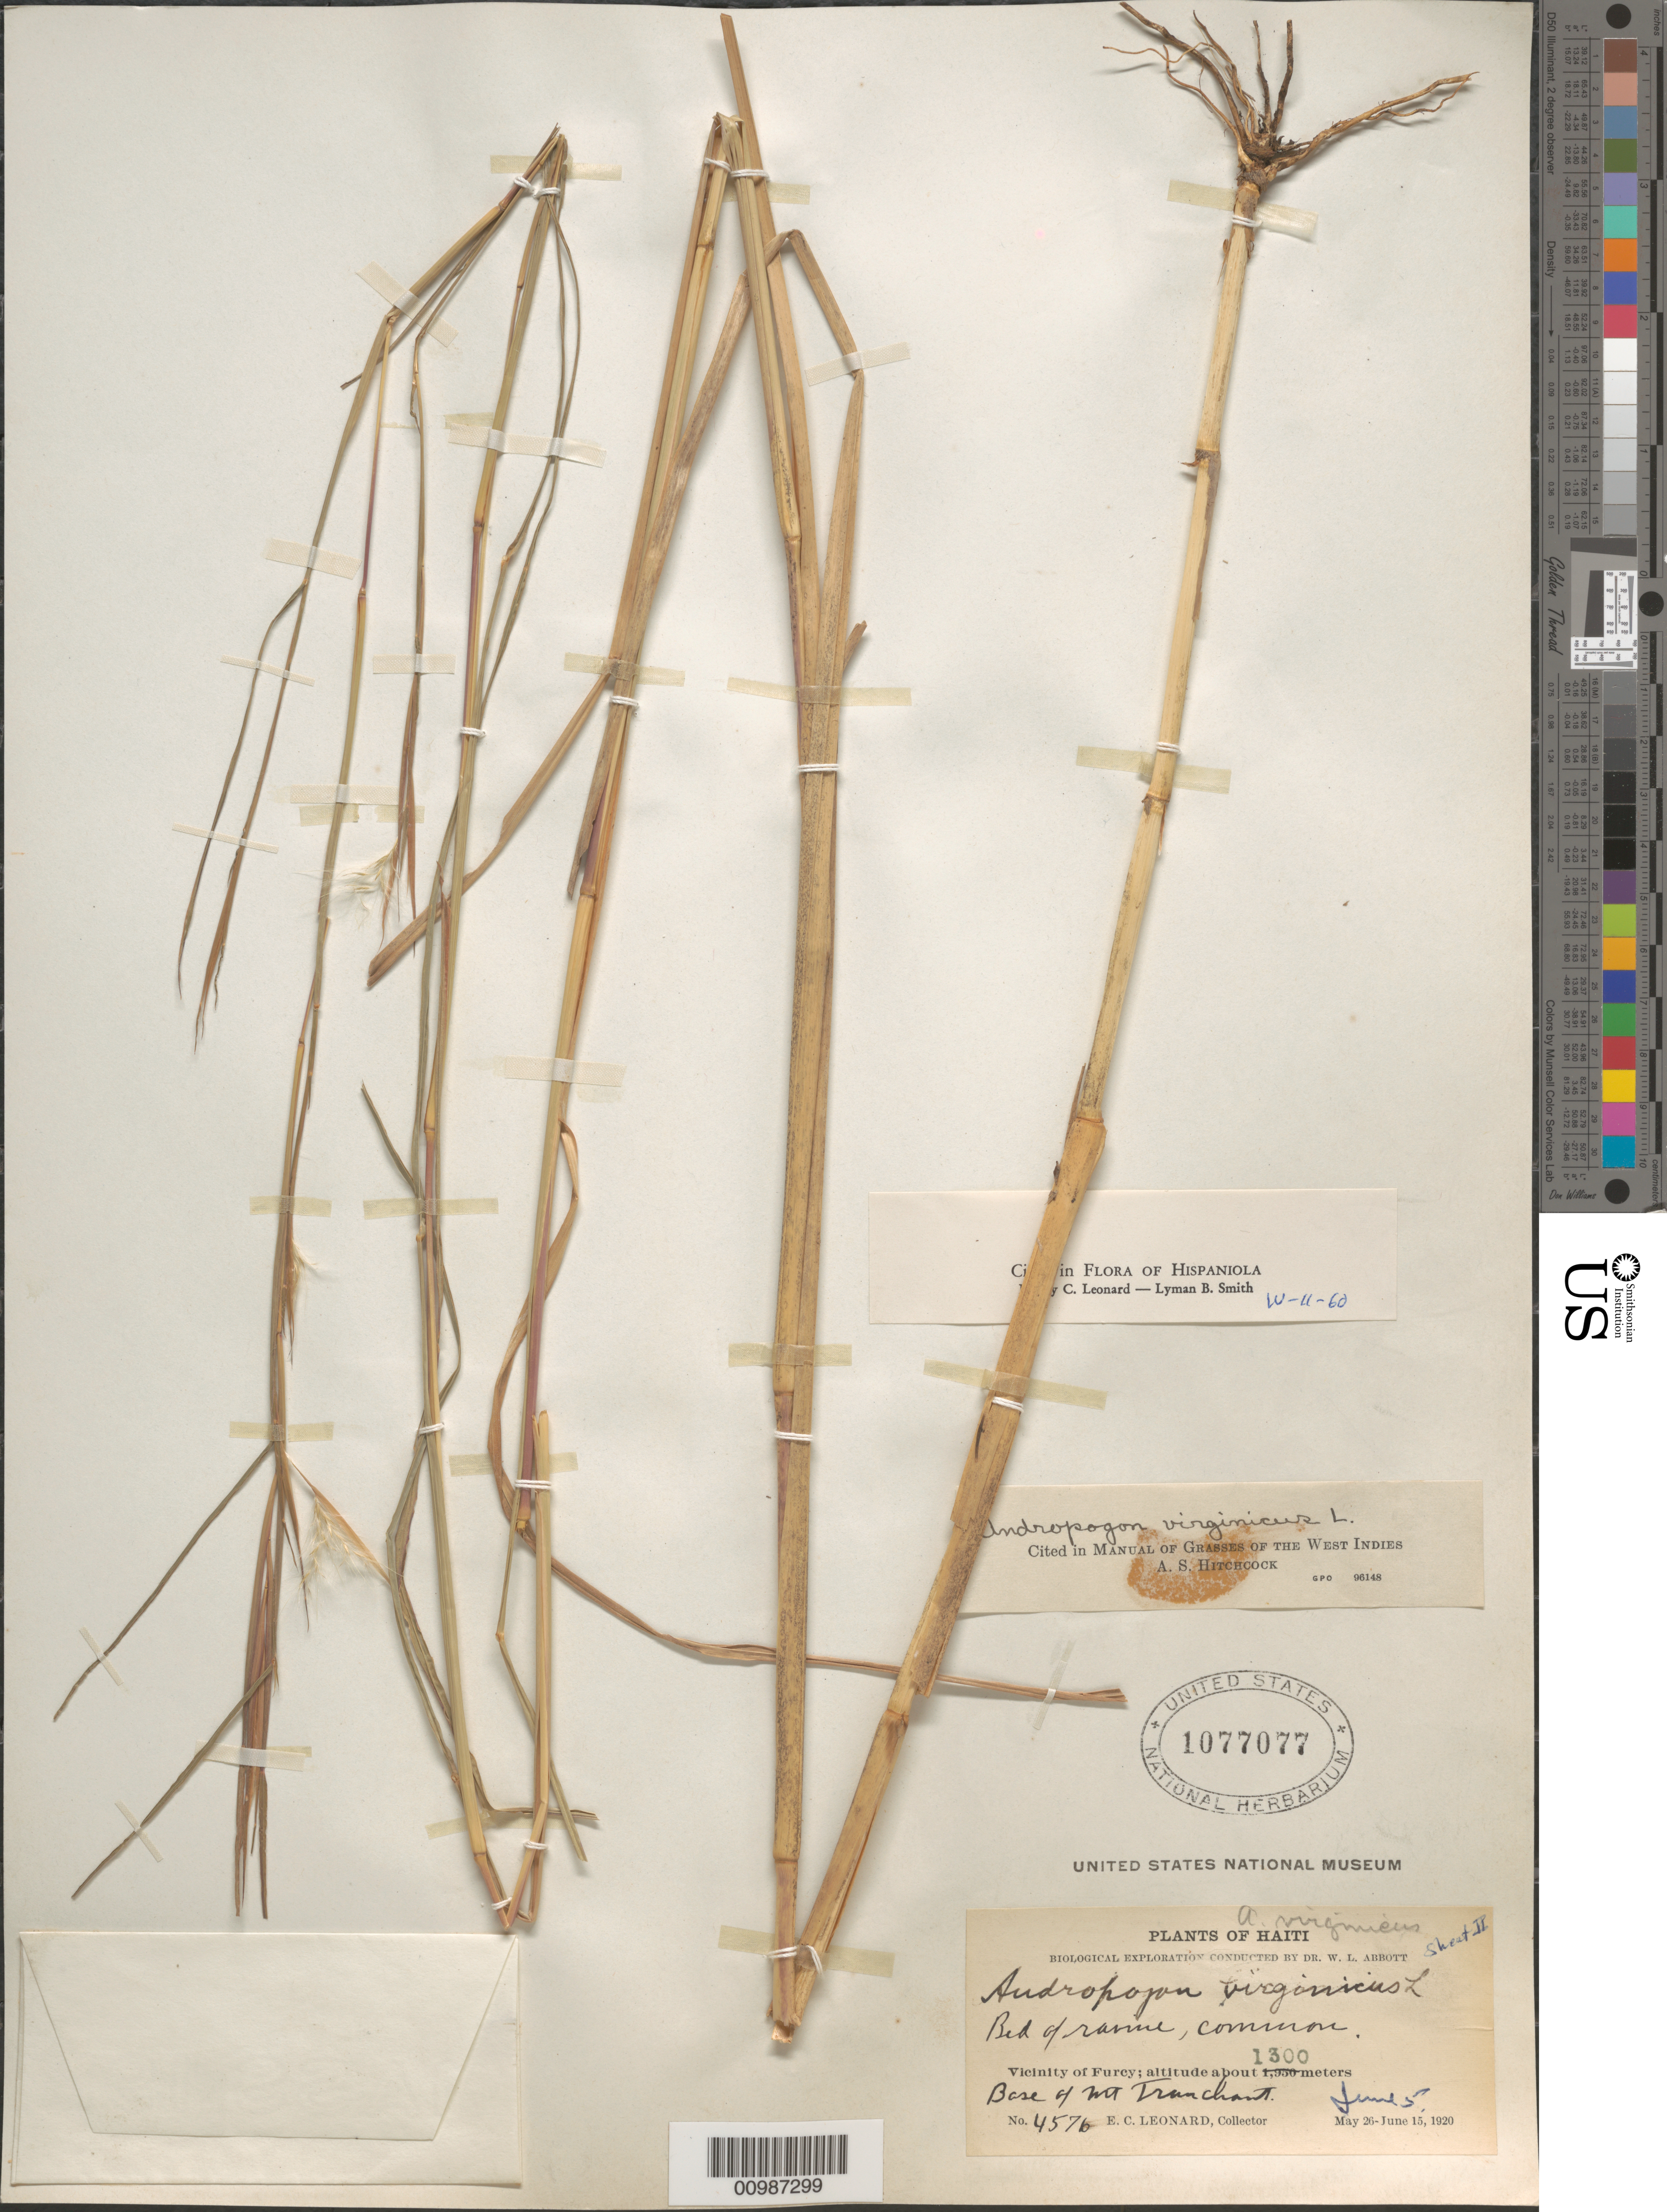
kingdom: Plantae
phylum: Tracheophyta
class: Liliopsida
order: Poales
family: Poaceae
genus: Andropogon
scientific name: Andropogon virginicus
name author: L.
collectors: E. C. Leonard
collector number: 4576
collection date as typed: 05 Jun 1920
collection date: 1920-06-05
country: Haiti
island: Hispaniola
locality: Base of Mount Tranchant, near Furcy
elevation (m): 1300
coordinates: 0 N, 0 E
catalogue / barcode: US 1077077